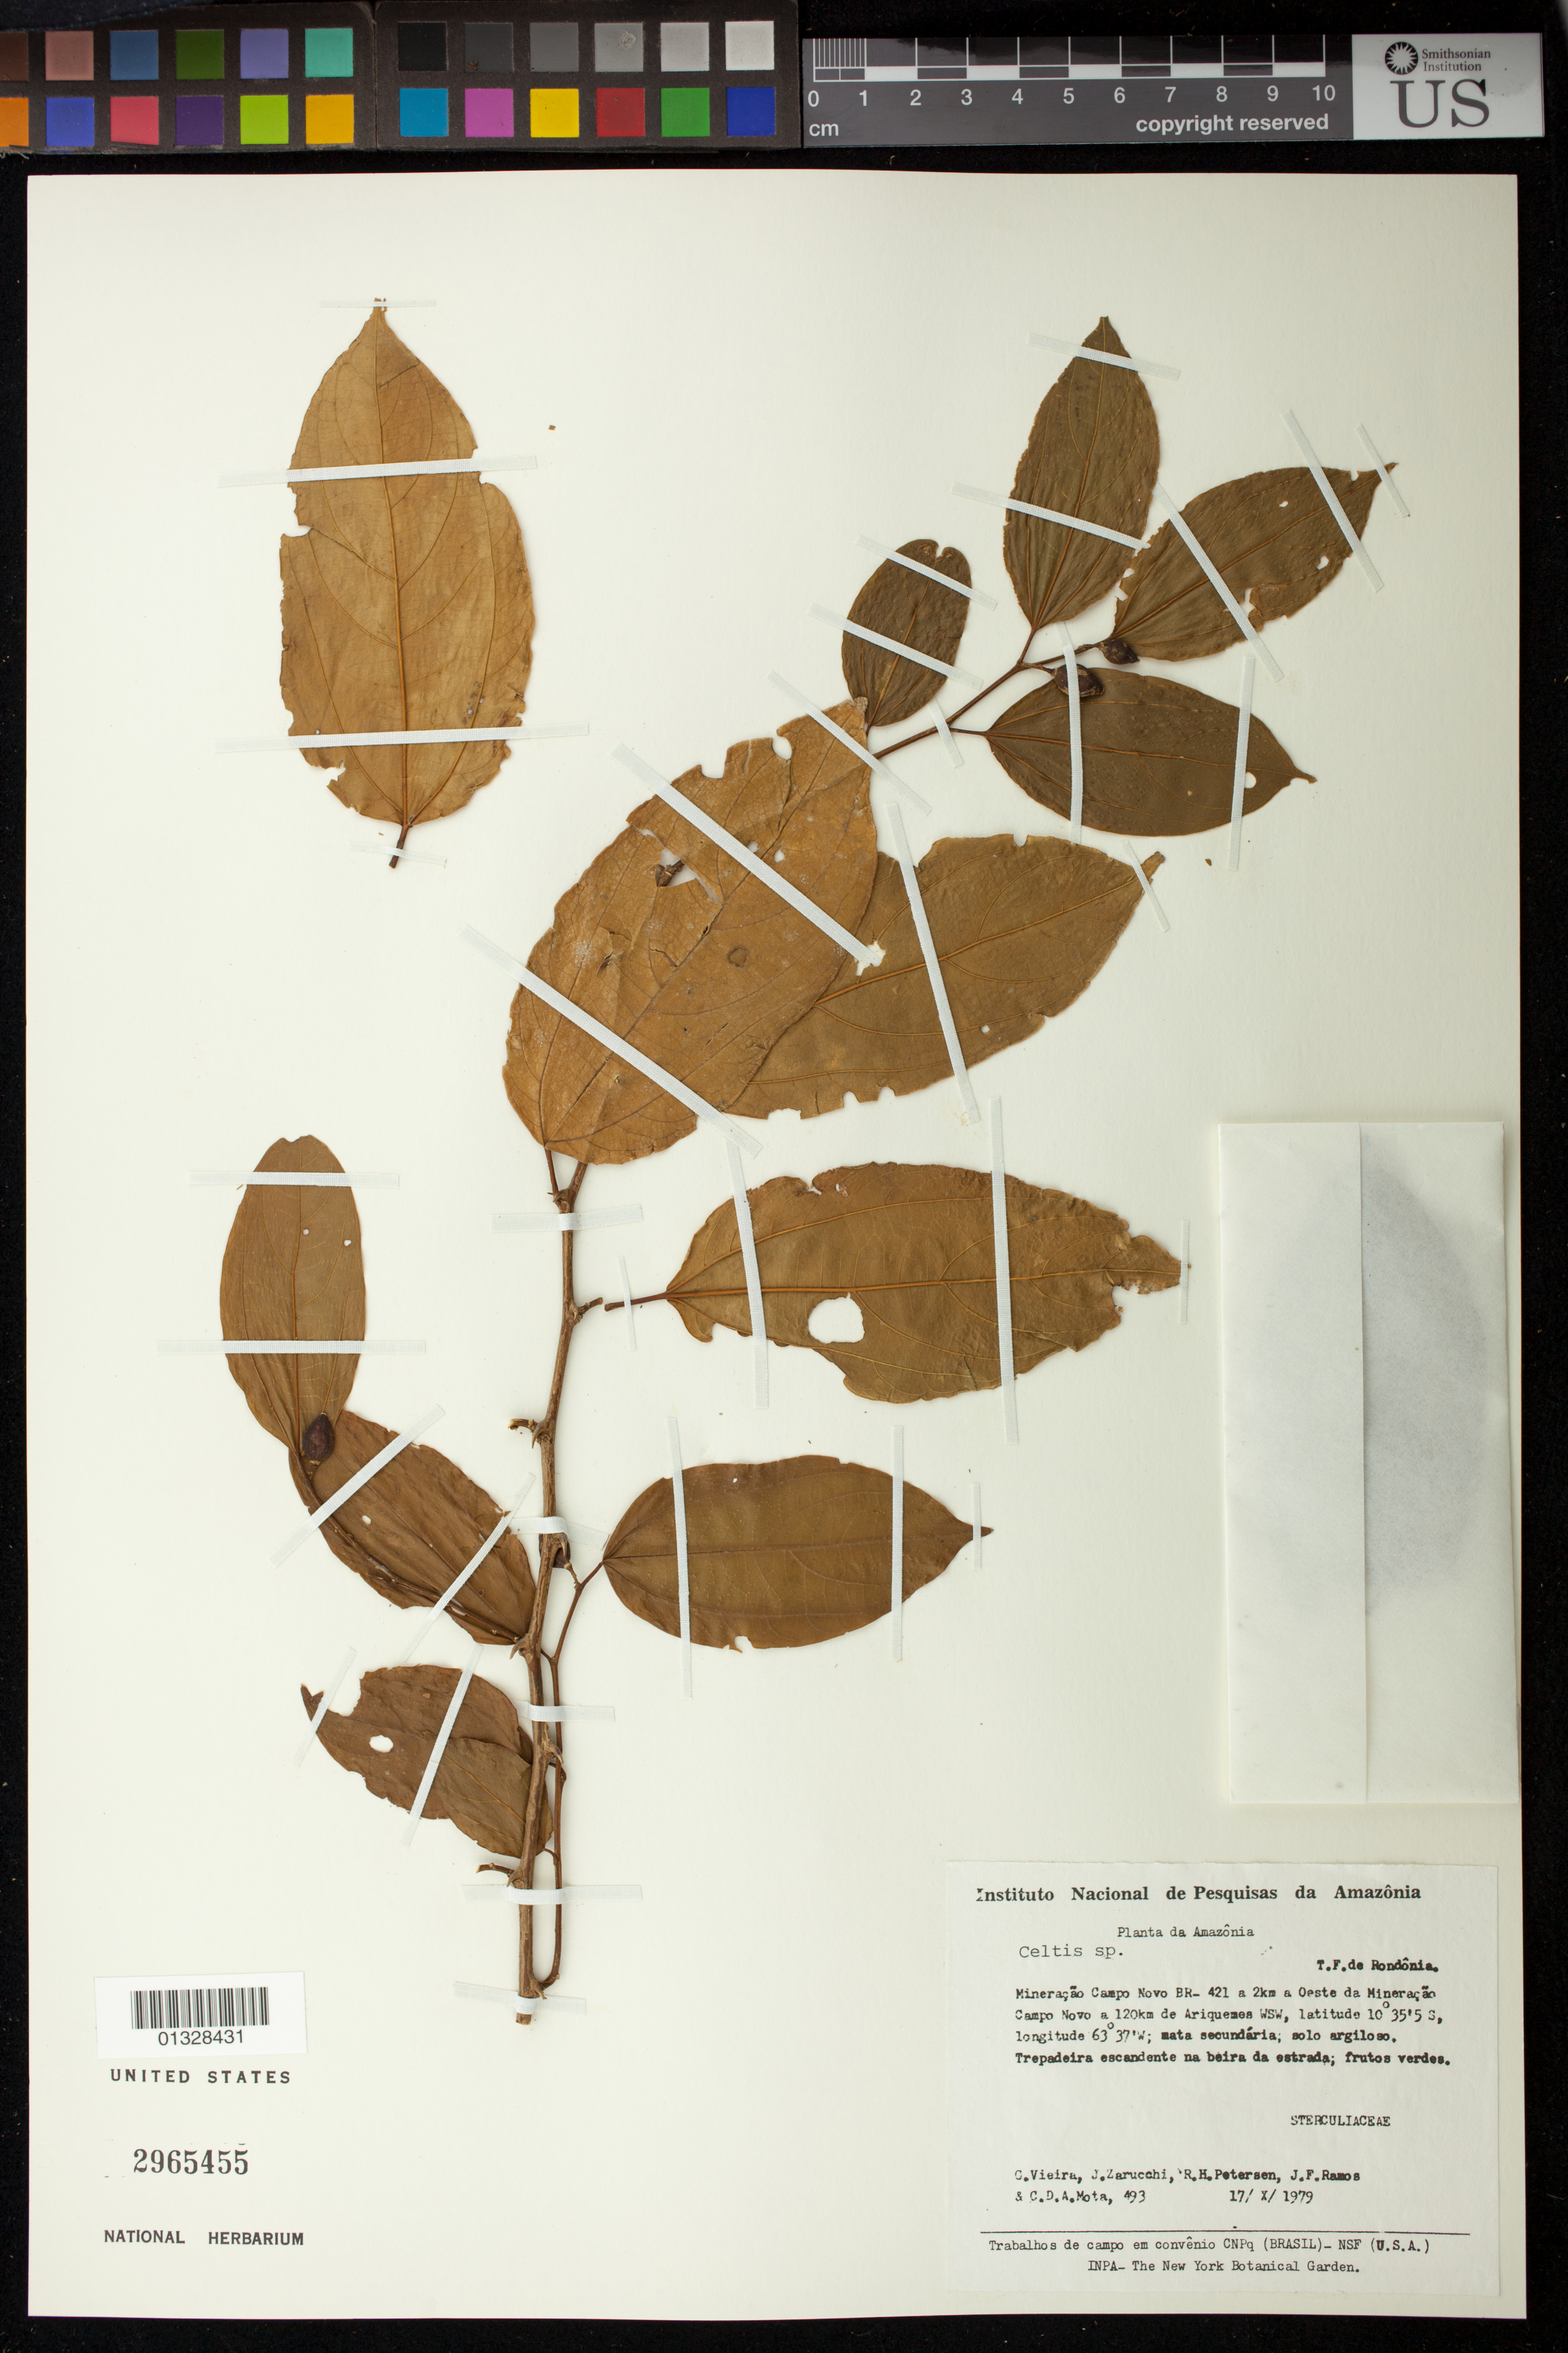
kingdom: Plantae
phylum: Tracheophyta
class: Magnoliopsida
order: Rosales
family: Cannabaceae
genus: Celtis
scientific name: Celtis sp.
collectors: G. Vieira, J. L. Zarucchi, R. H. Petersen, J. F. Ramos & C. D. A. Mota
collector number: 493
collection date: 1979-10-17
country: Brazil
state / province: Rondônia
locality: Mineração Campo Novo, BR-421, a 2km a oeste da Mineração Campo Novo, a 120km de Ariquenmes WSW.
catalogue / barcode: US 2965455